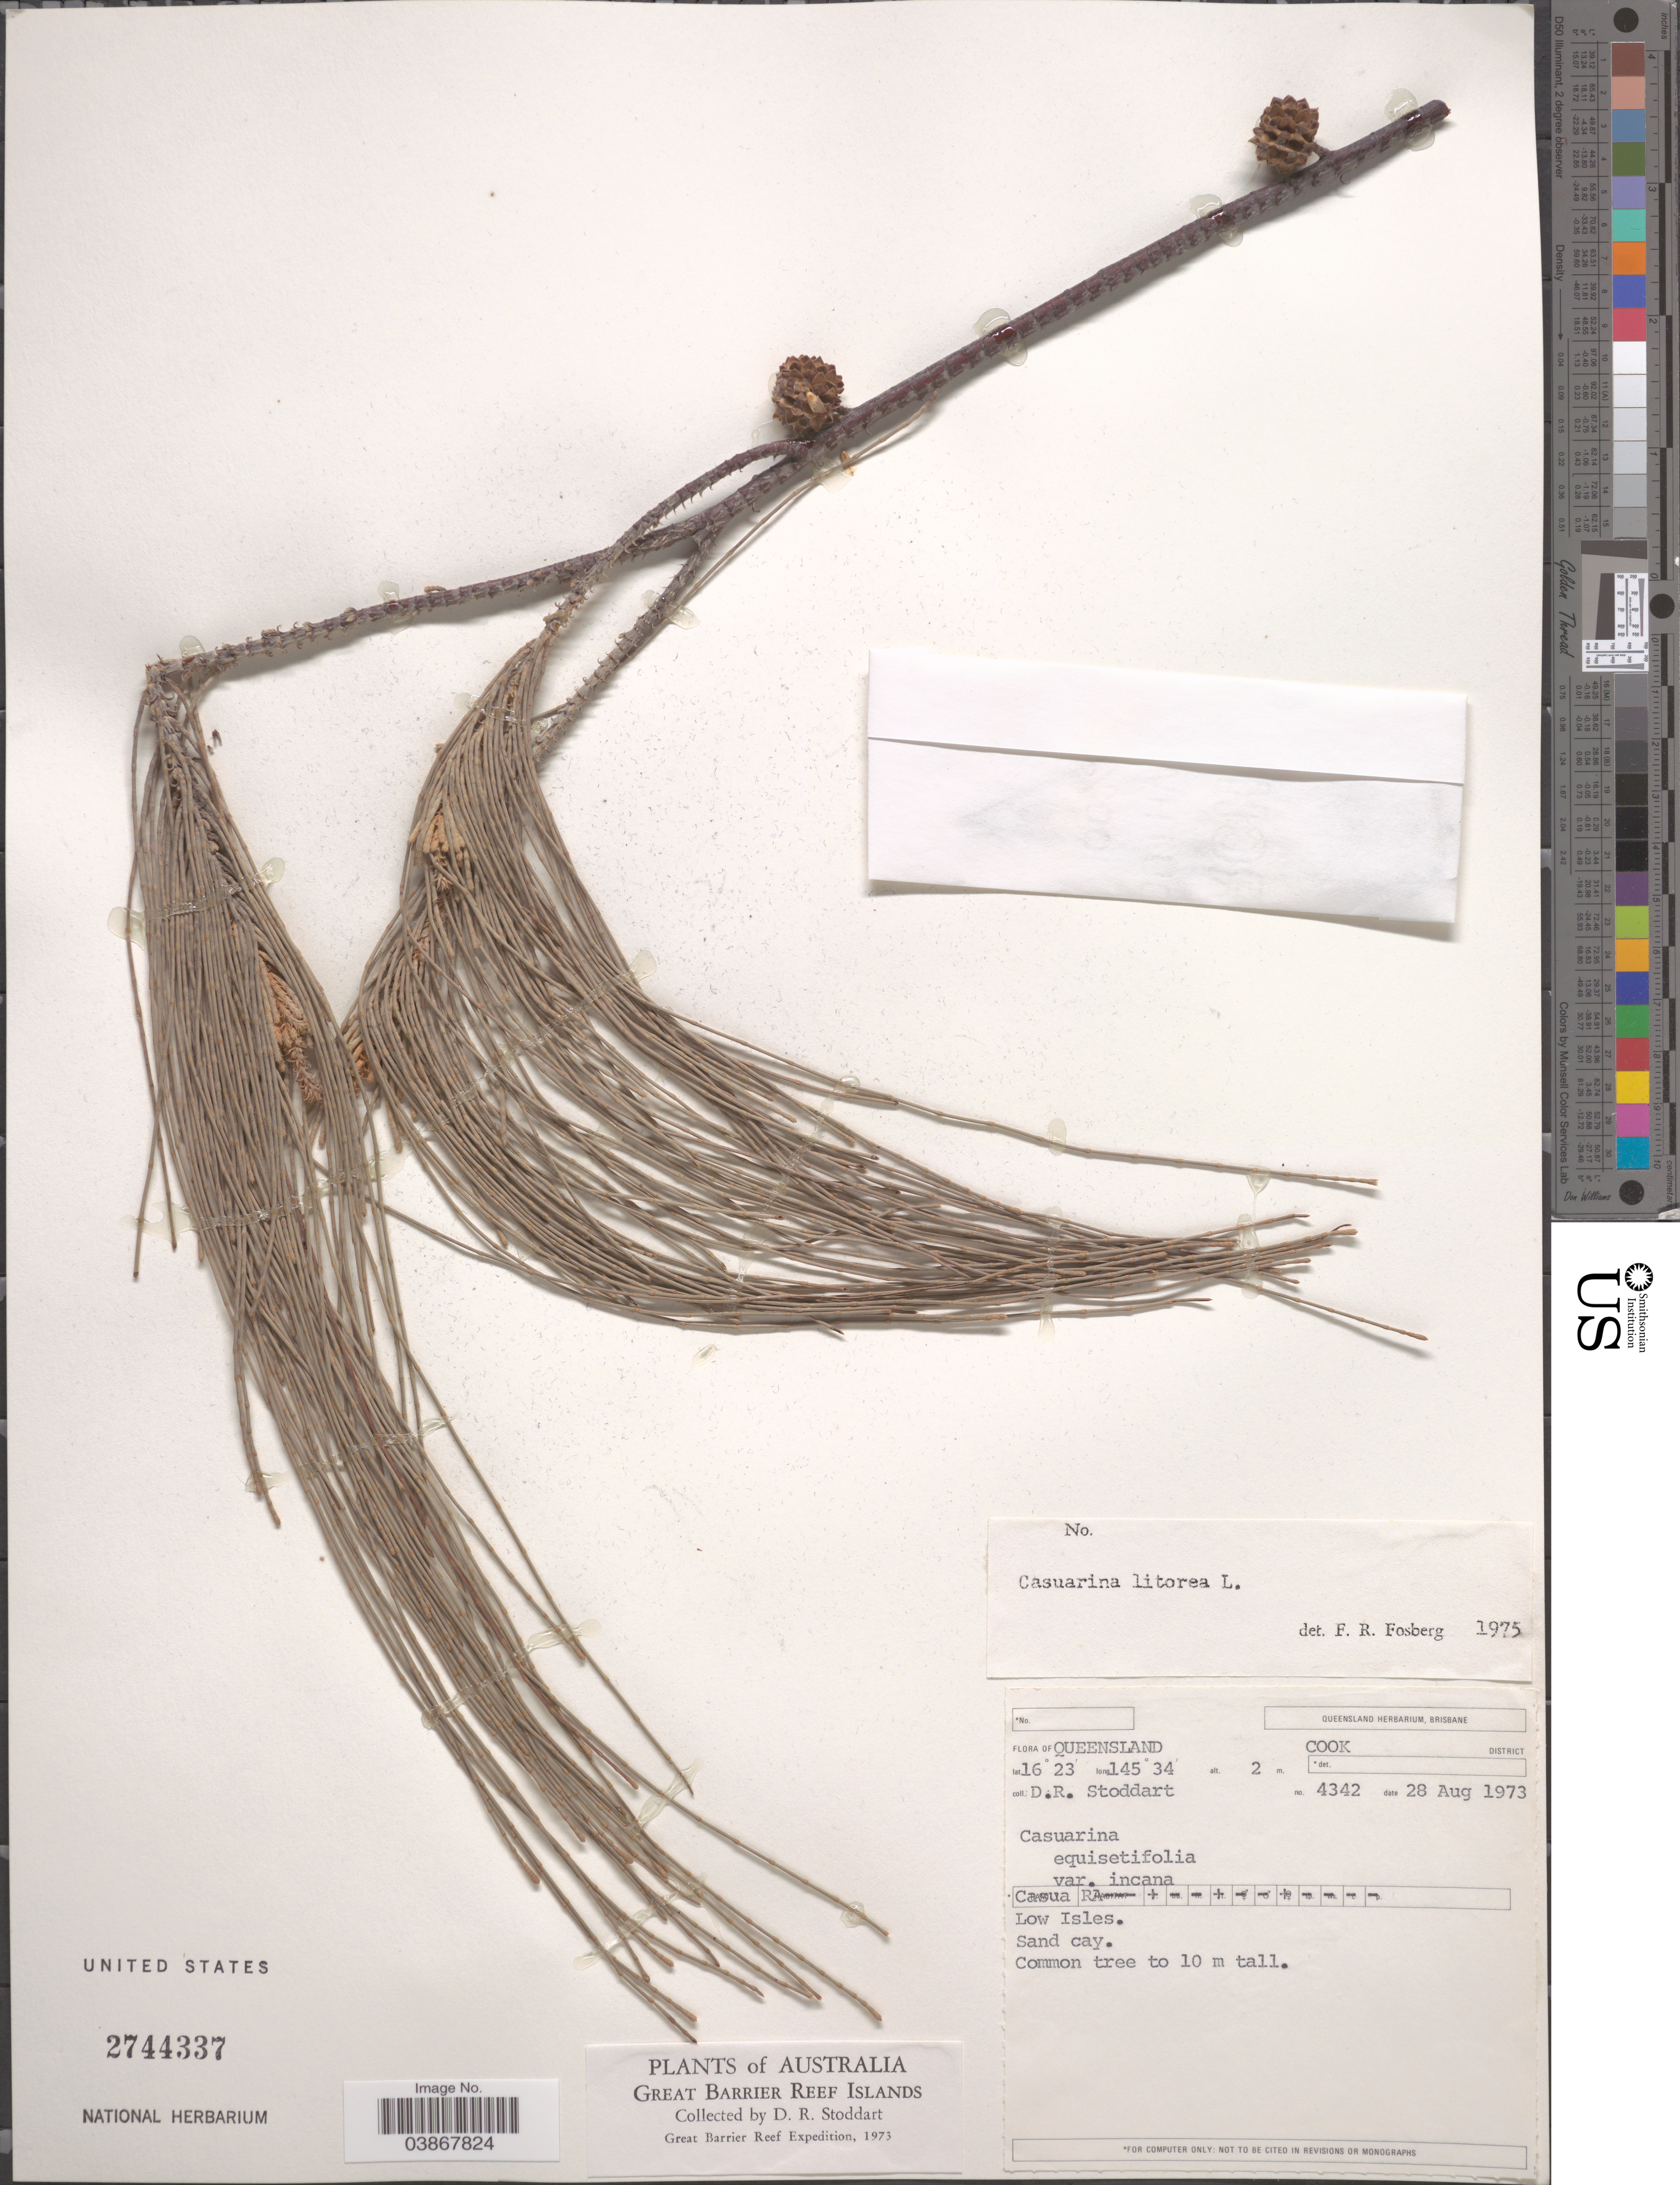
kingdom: Plantae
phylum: Tracheophyta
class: Magnoliopsida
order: Fagales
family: Casuarinaceae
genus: Casuarina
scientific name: Casuarina equisetifolia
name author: L.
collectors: D. R. Stoddart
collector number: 4342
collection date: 1973-08-28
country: Australia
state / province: Queensland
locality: Cook District. Low Isles. Great Barrier Reef Islands.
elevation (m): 2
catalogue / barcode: US 2744337